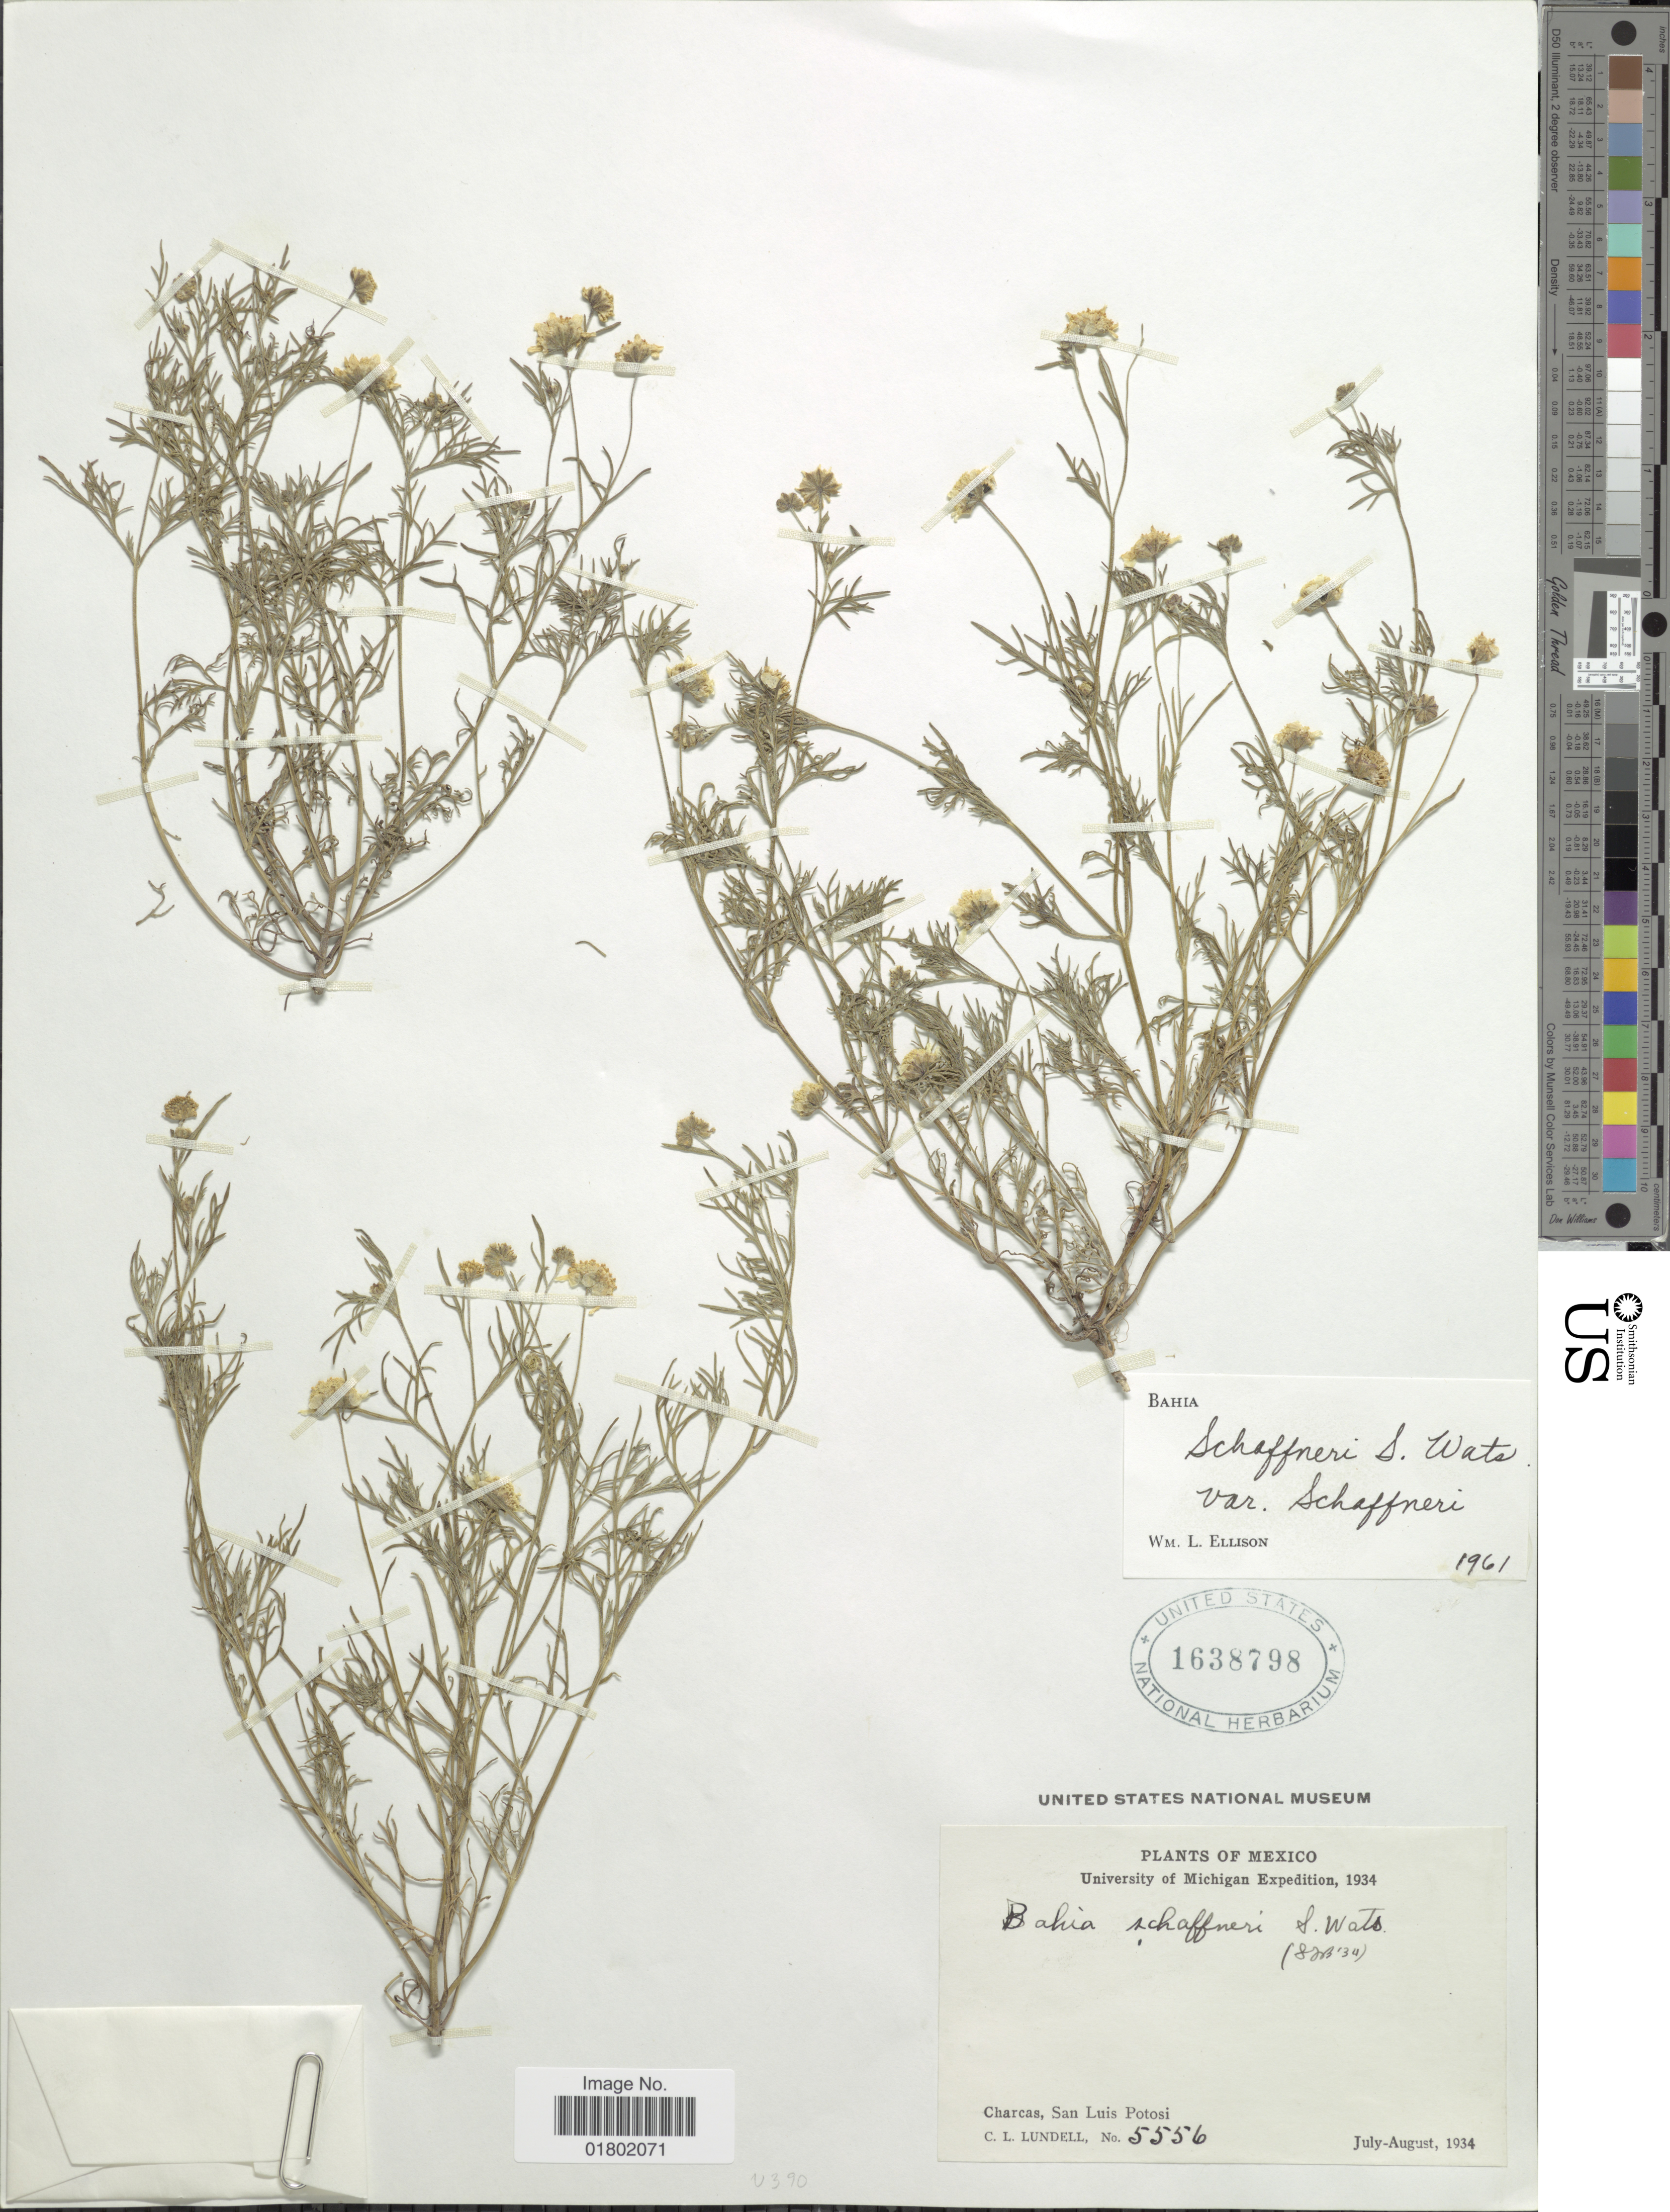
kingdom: Plantae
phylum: Tracheophyta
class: Magnoliopsida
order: Asterales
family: Asteraceae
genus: Bahia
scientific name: Bahia schaffneri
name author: S. Watson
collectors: C. L. Lundell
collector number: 5556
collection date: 1934-07/1934-08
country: Mexico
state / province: San Luis Potosí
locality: Charcas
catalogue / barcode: US 1638798